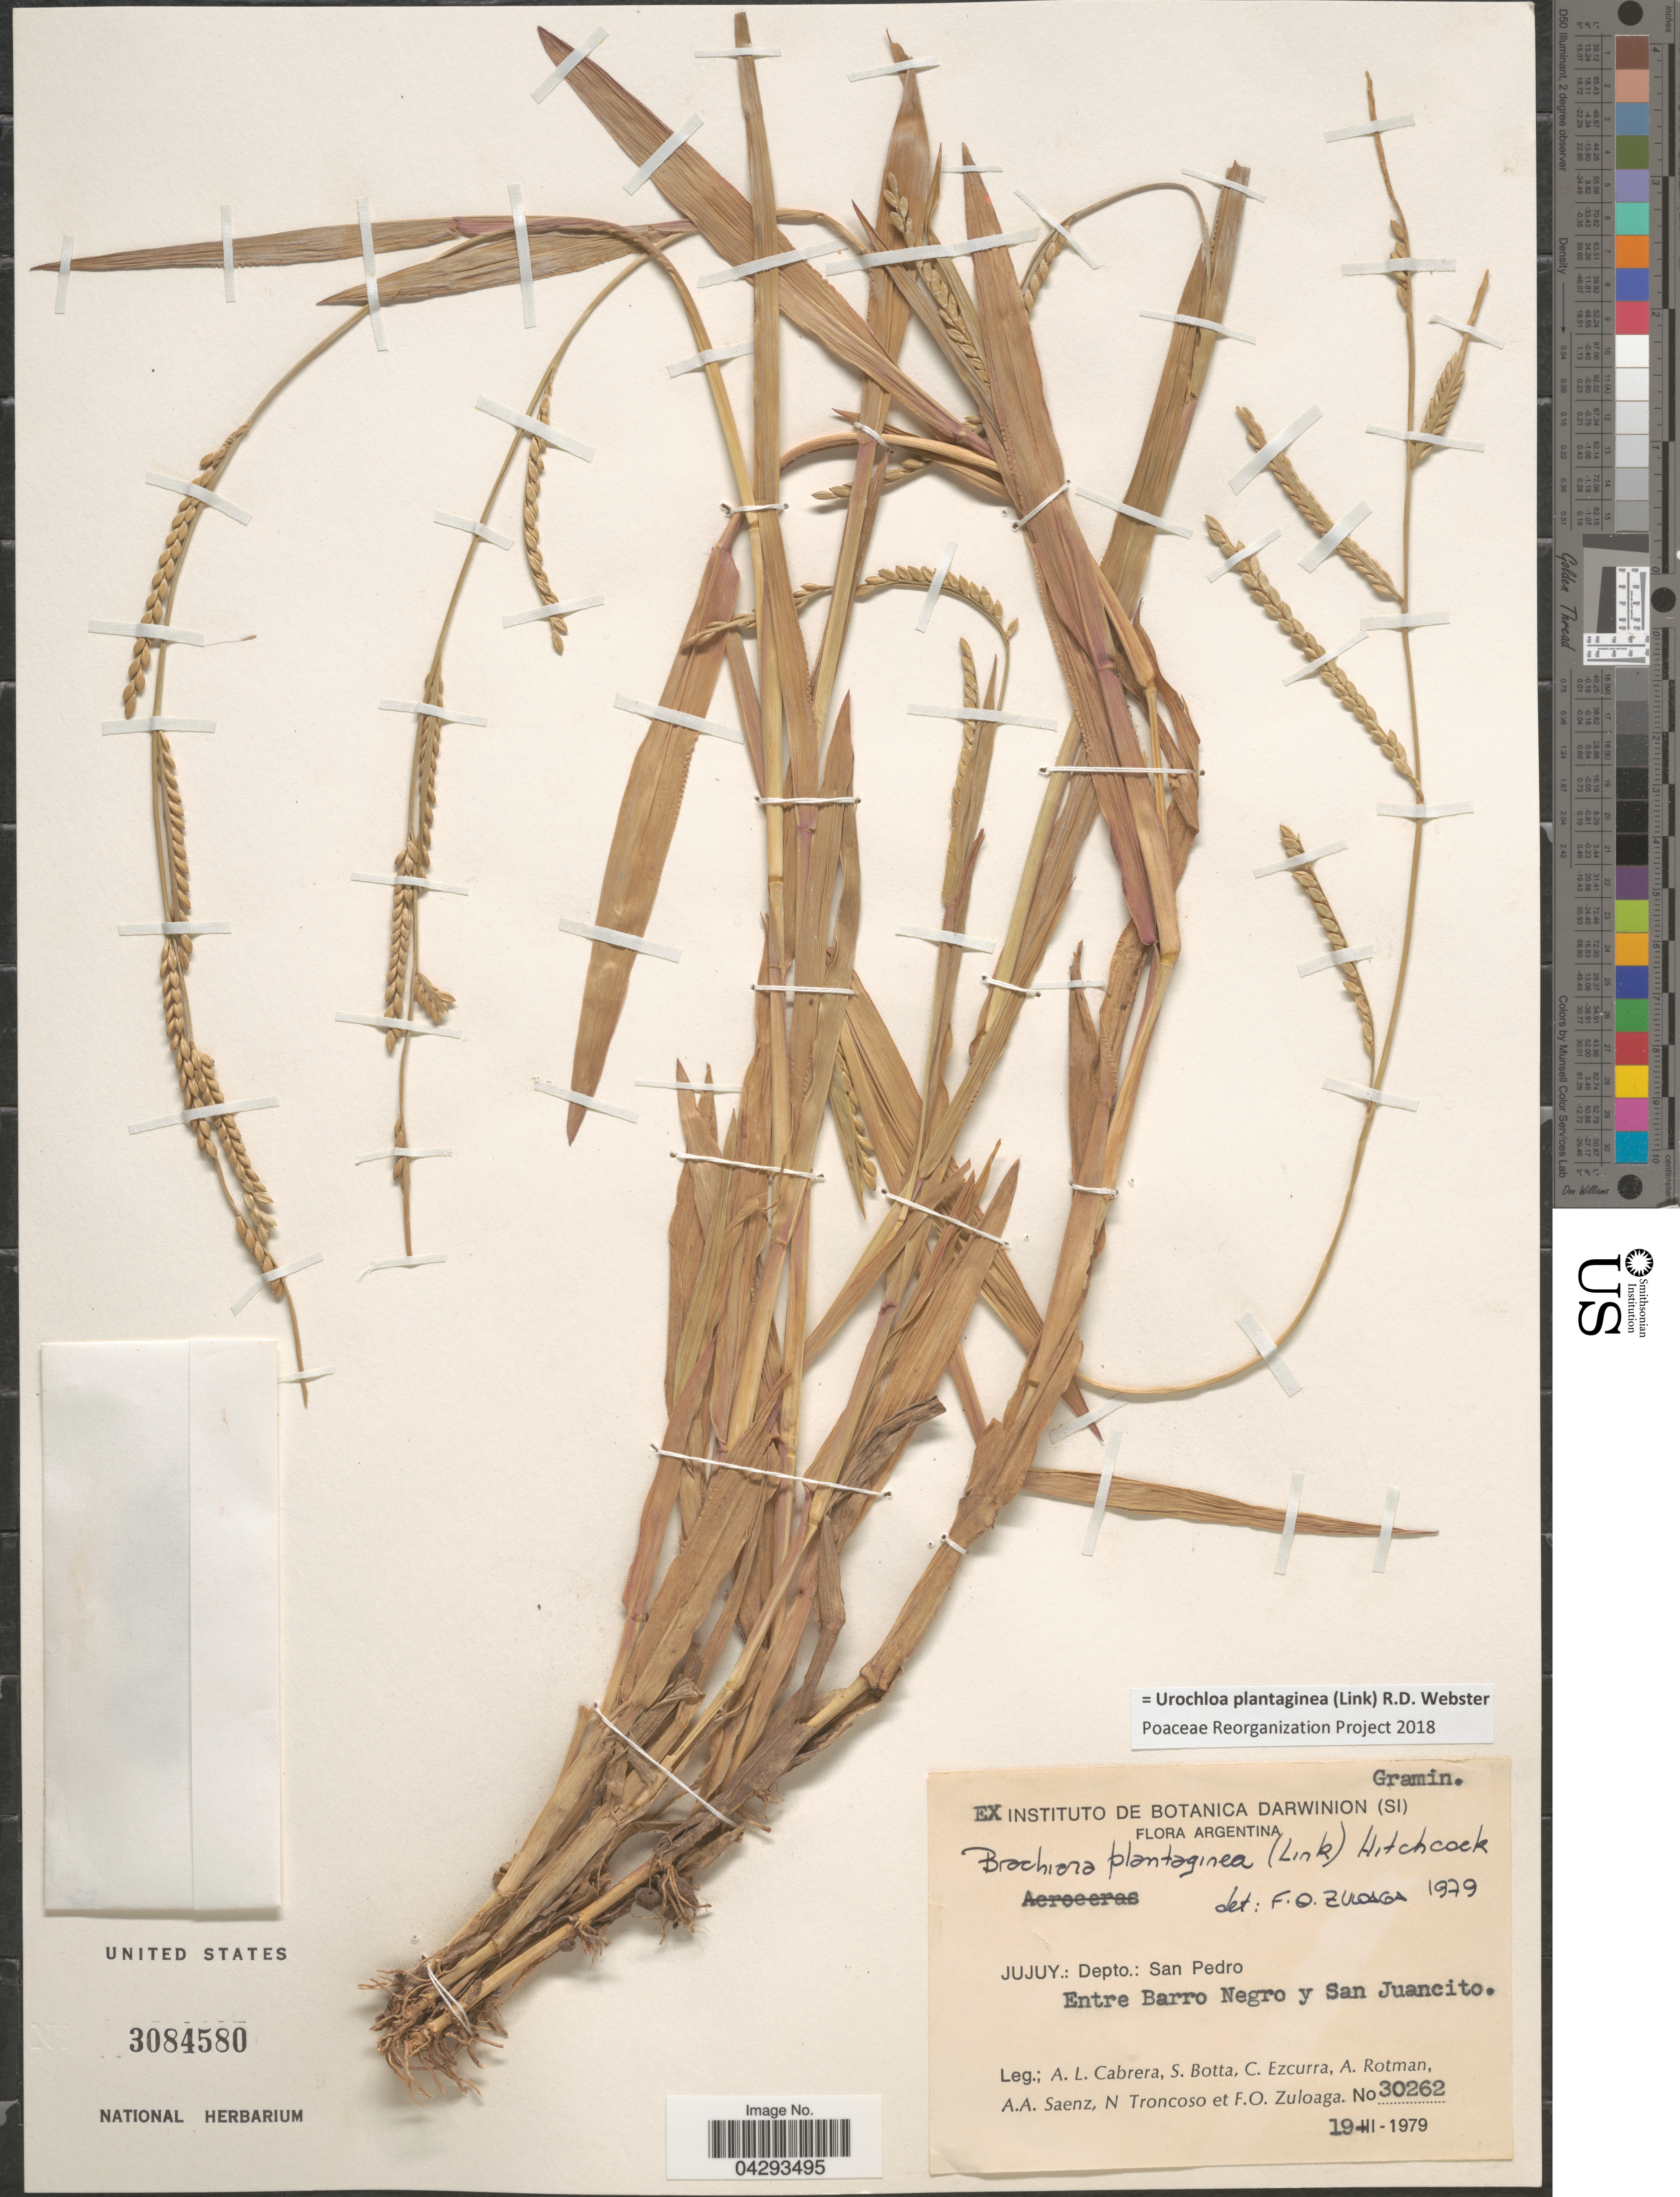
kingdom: Plantae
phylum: Tracheophyta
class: Liliopsida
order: Poales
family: Poaceae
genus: Urochloa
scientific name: Urochloa plantaginea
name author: (Link) R.D. Webster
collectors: A. L. Cabrera, S. Botta, C. Ezcurra, A. D. Rotman & et al.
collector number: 30262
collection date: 1979-03-19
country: Argentina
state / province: Jujuy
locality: Depto.: San Pedro. Entre Barro Negro y San Juancito.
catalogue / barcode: US 3084580